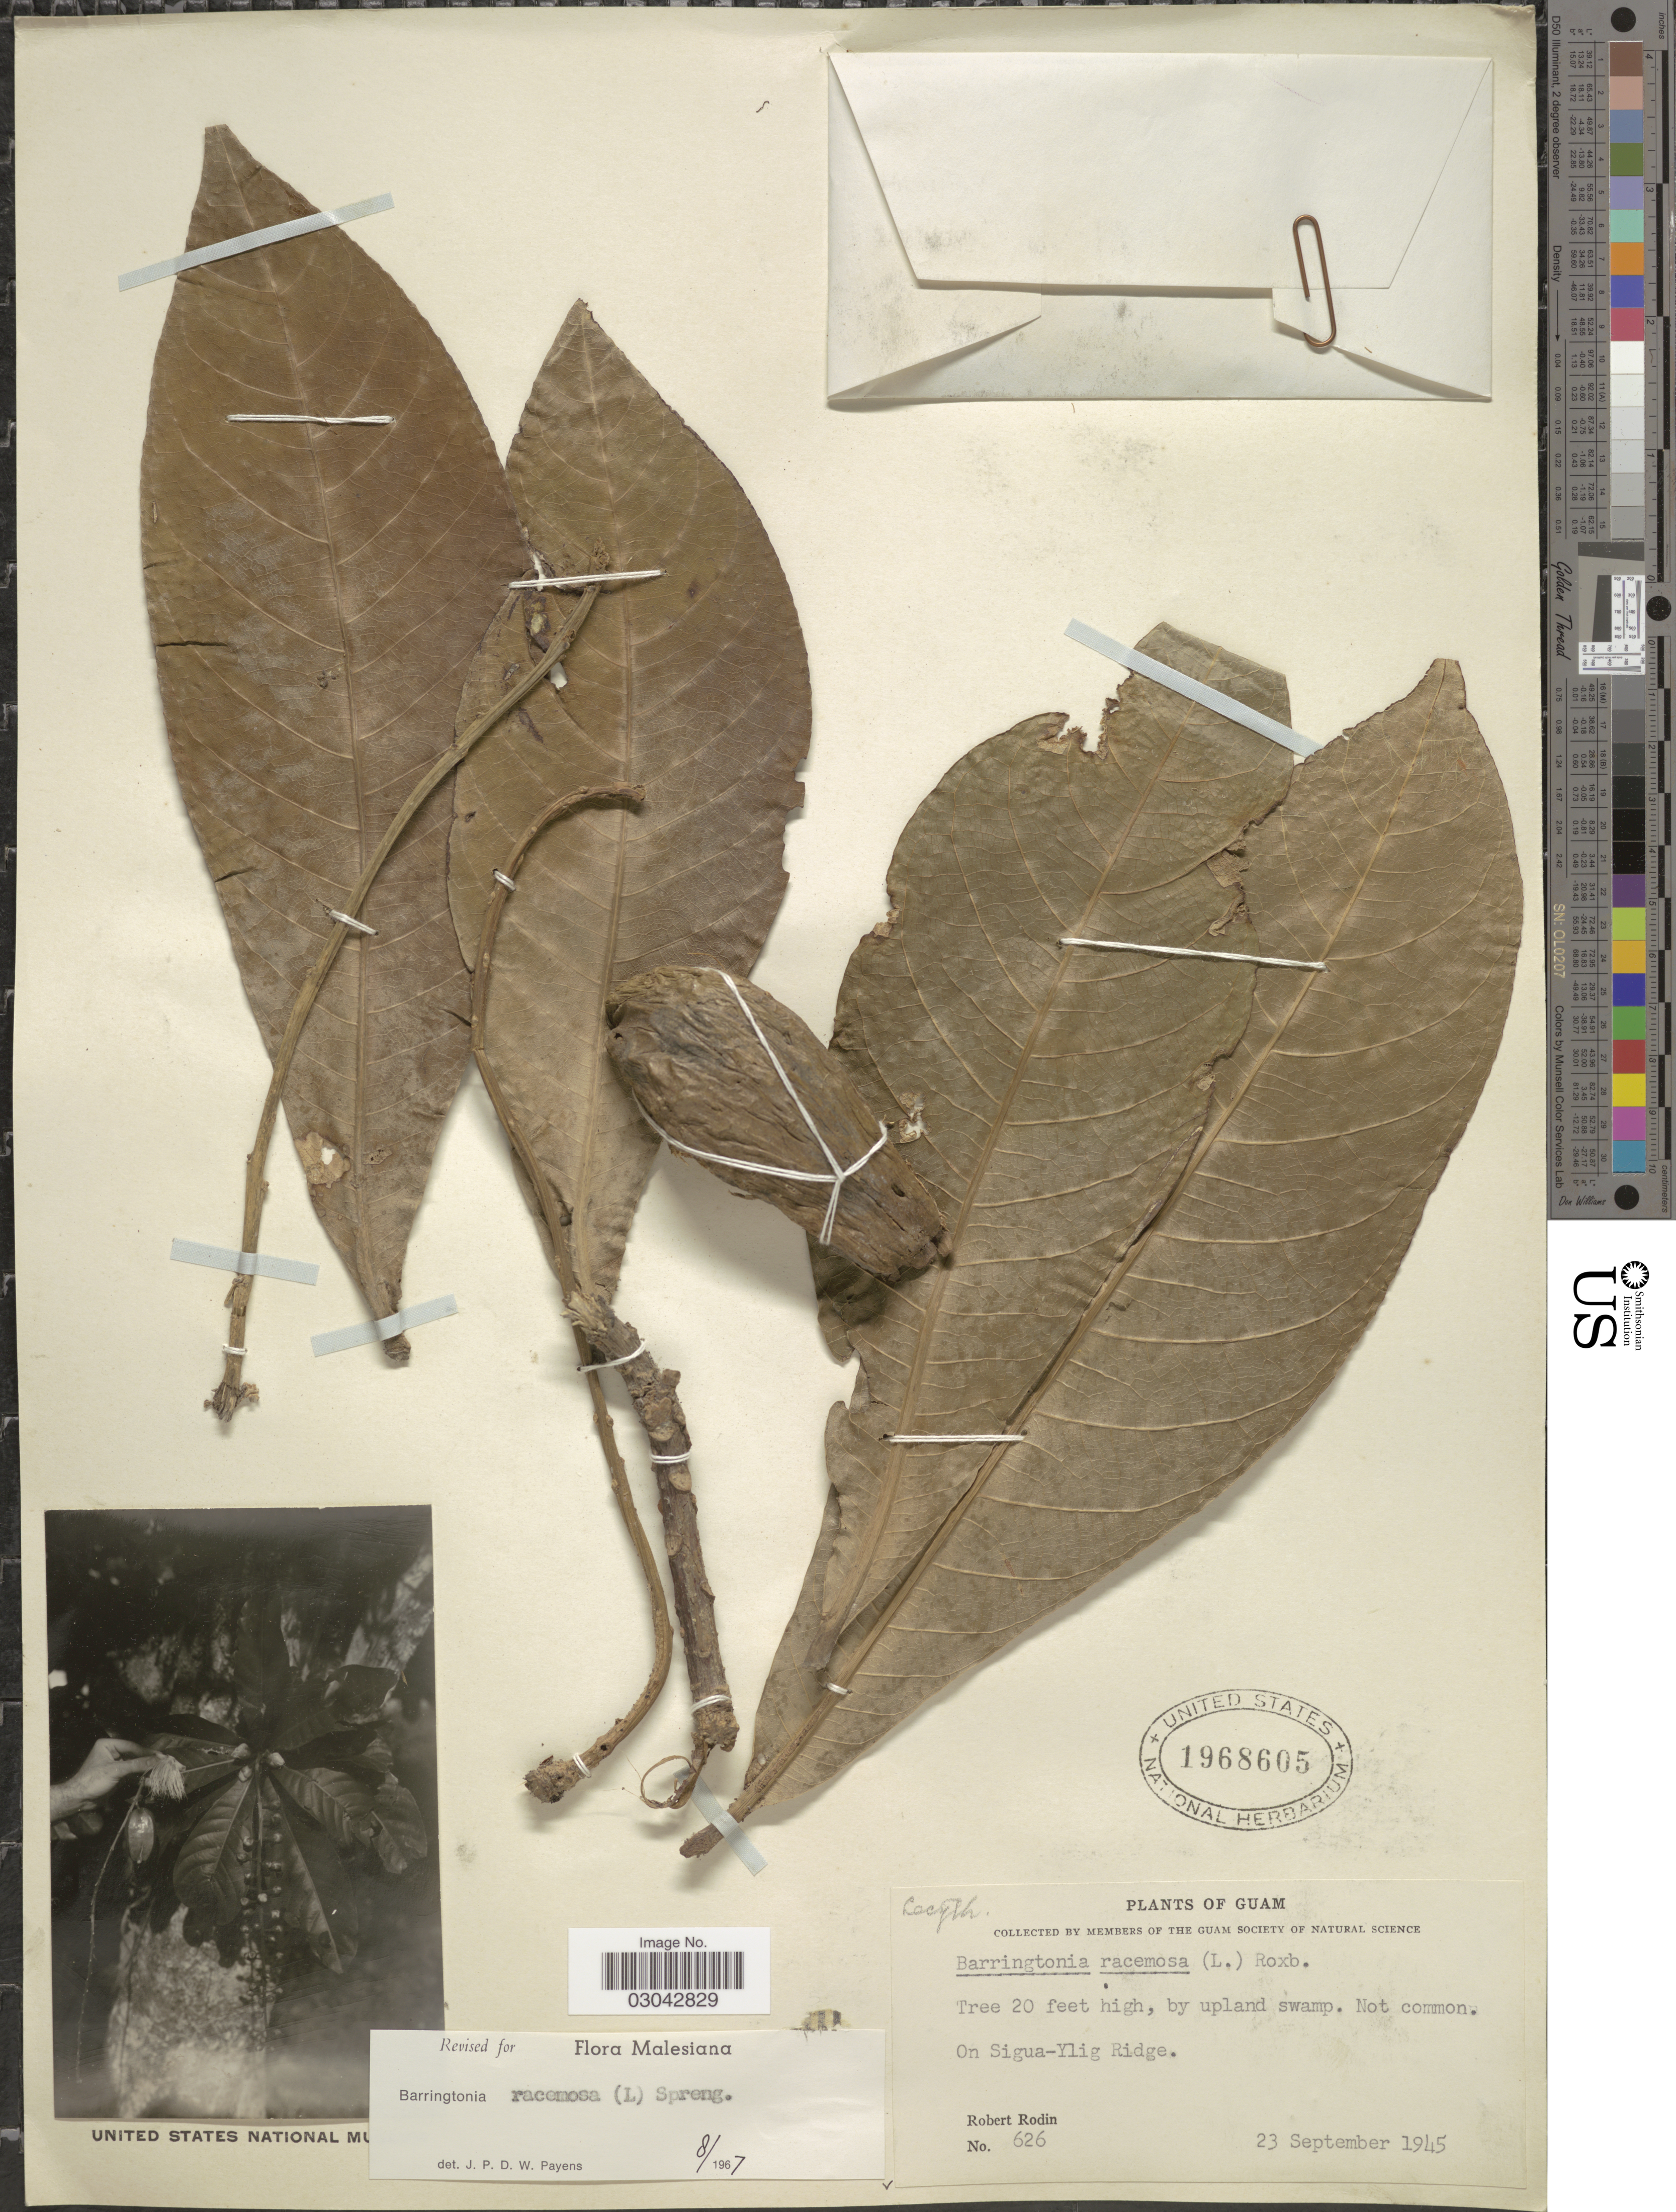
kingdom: Plantae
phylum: Tracheophyta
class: Magnoliopsida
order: Ericales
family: Lecythidaceae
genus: Barringtonia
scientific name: Barringtonia racemosa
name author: (L.) Spreng.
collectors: R. Rodin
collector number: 626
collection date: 1945-09-23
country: Guam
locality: On Sigua-Ylig Ridge.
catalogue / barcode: US 1968605